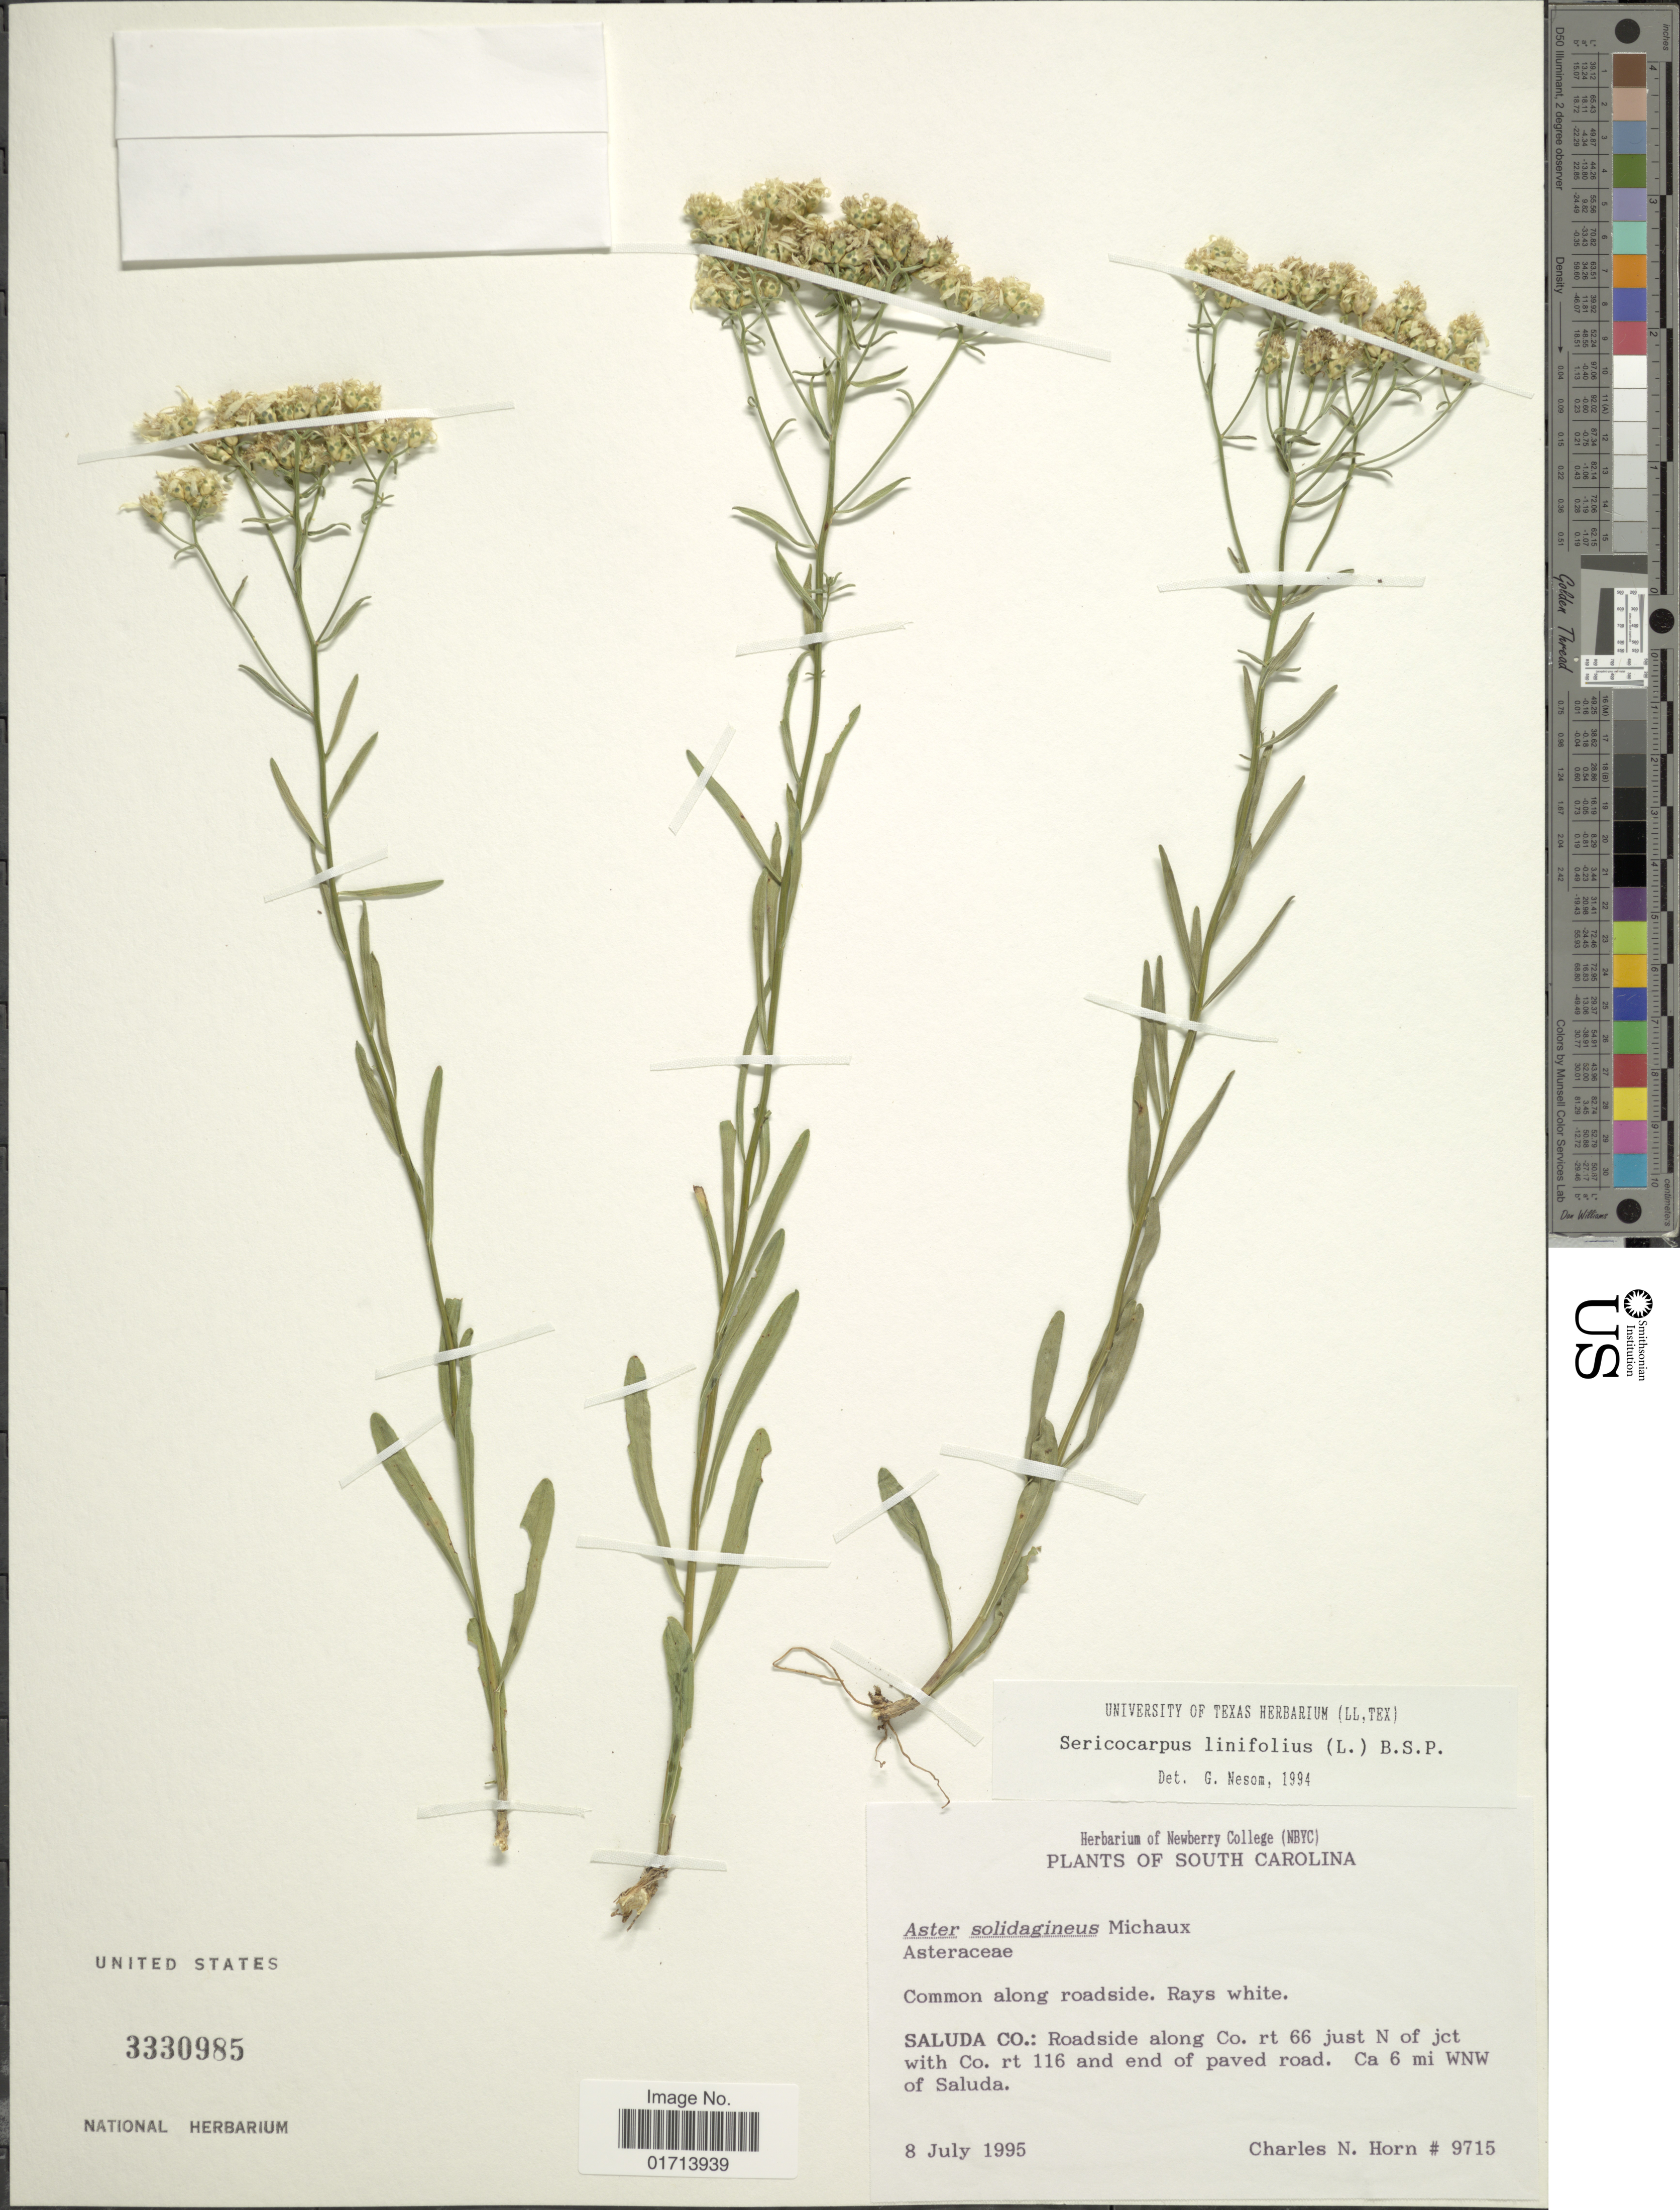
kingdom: Plantae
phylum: Tracheophyta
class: Magnoliopsida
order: Asterales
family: Asteraceae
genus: Sericocarpus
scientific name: Sericocarpus linifolius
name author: (L.) Britton, Stearns & Poggenb.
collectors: C. N. Horn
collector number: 9715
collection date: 1995-07-08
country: United States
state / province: South Carolina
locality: Saluda Co.: Roadside along Co. rt 66 just N of jct with Co. rt 116 and end of paved road, Ca 6 mi WNW of Saluda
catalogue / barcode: US 3330985